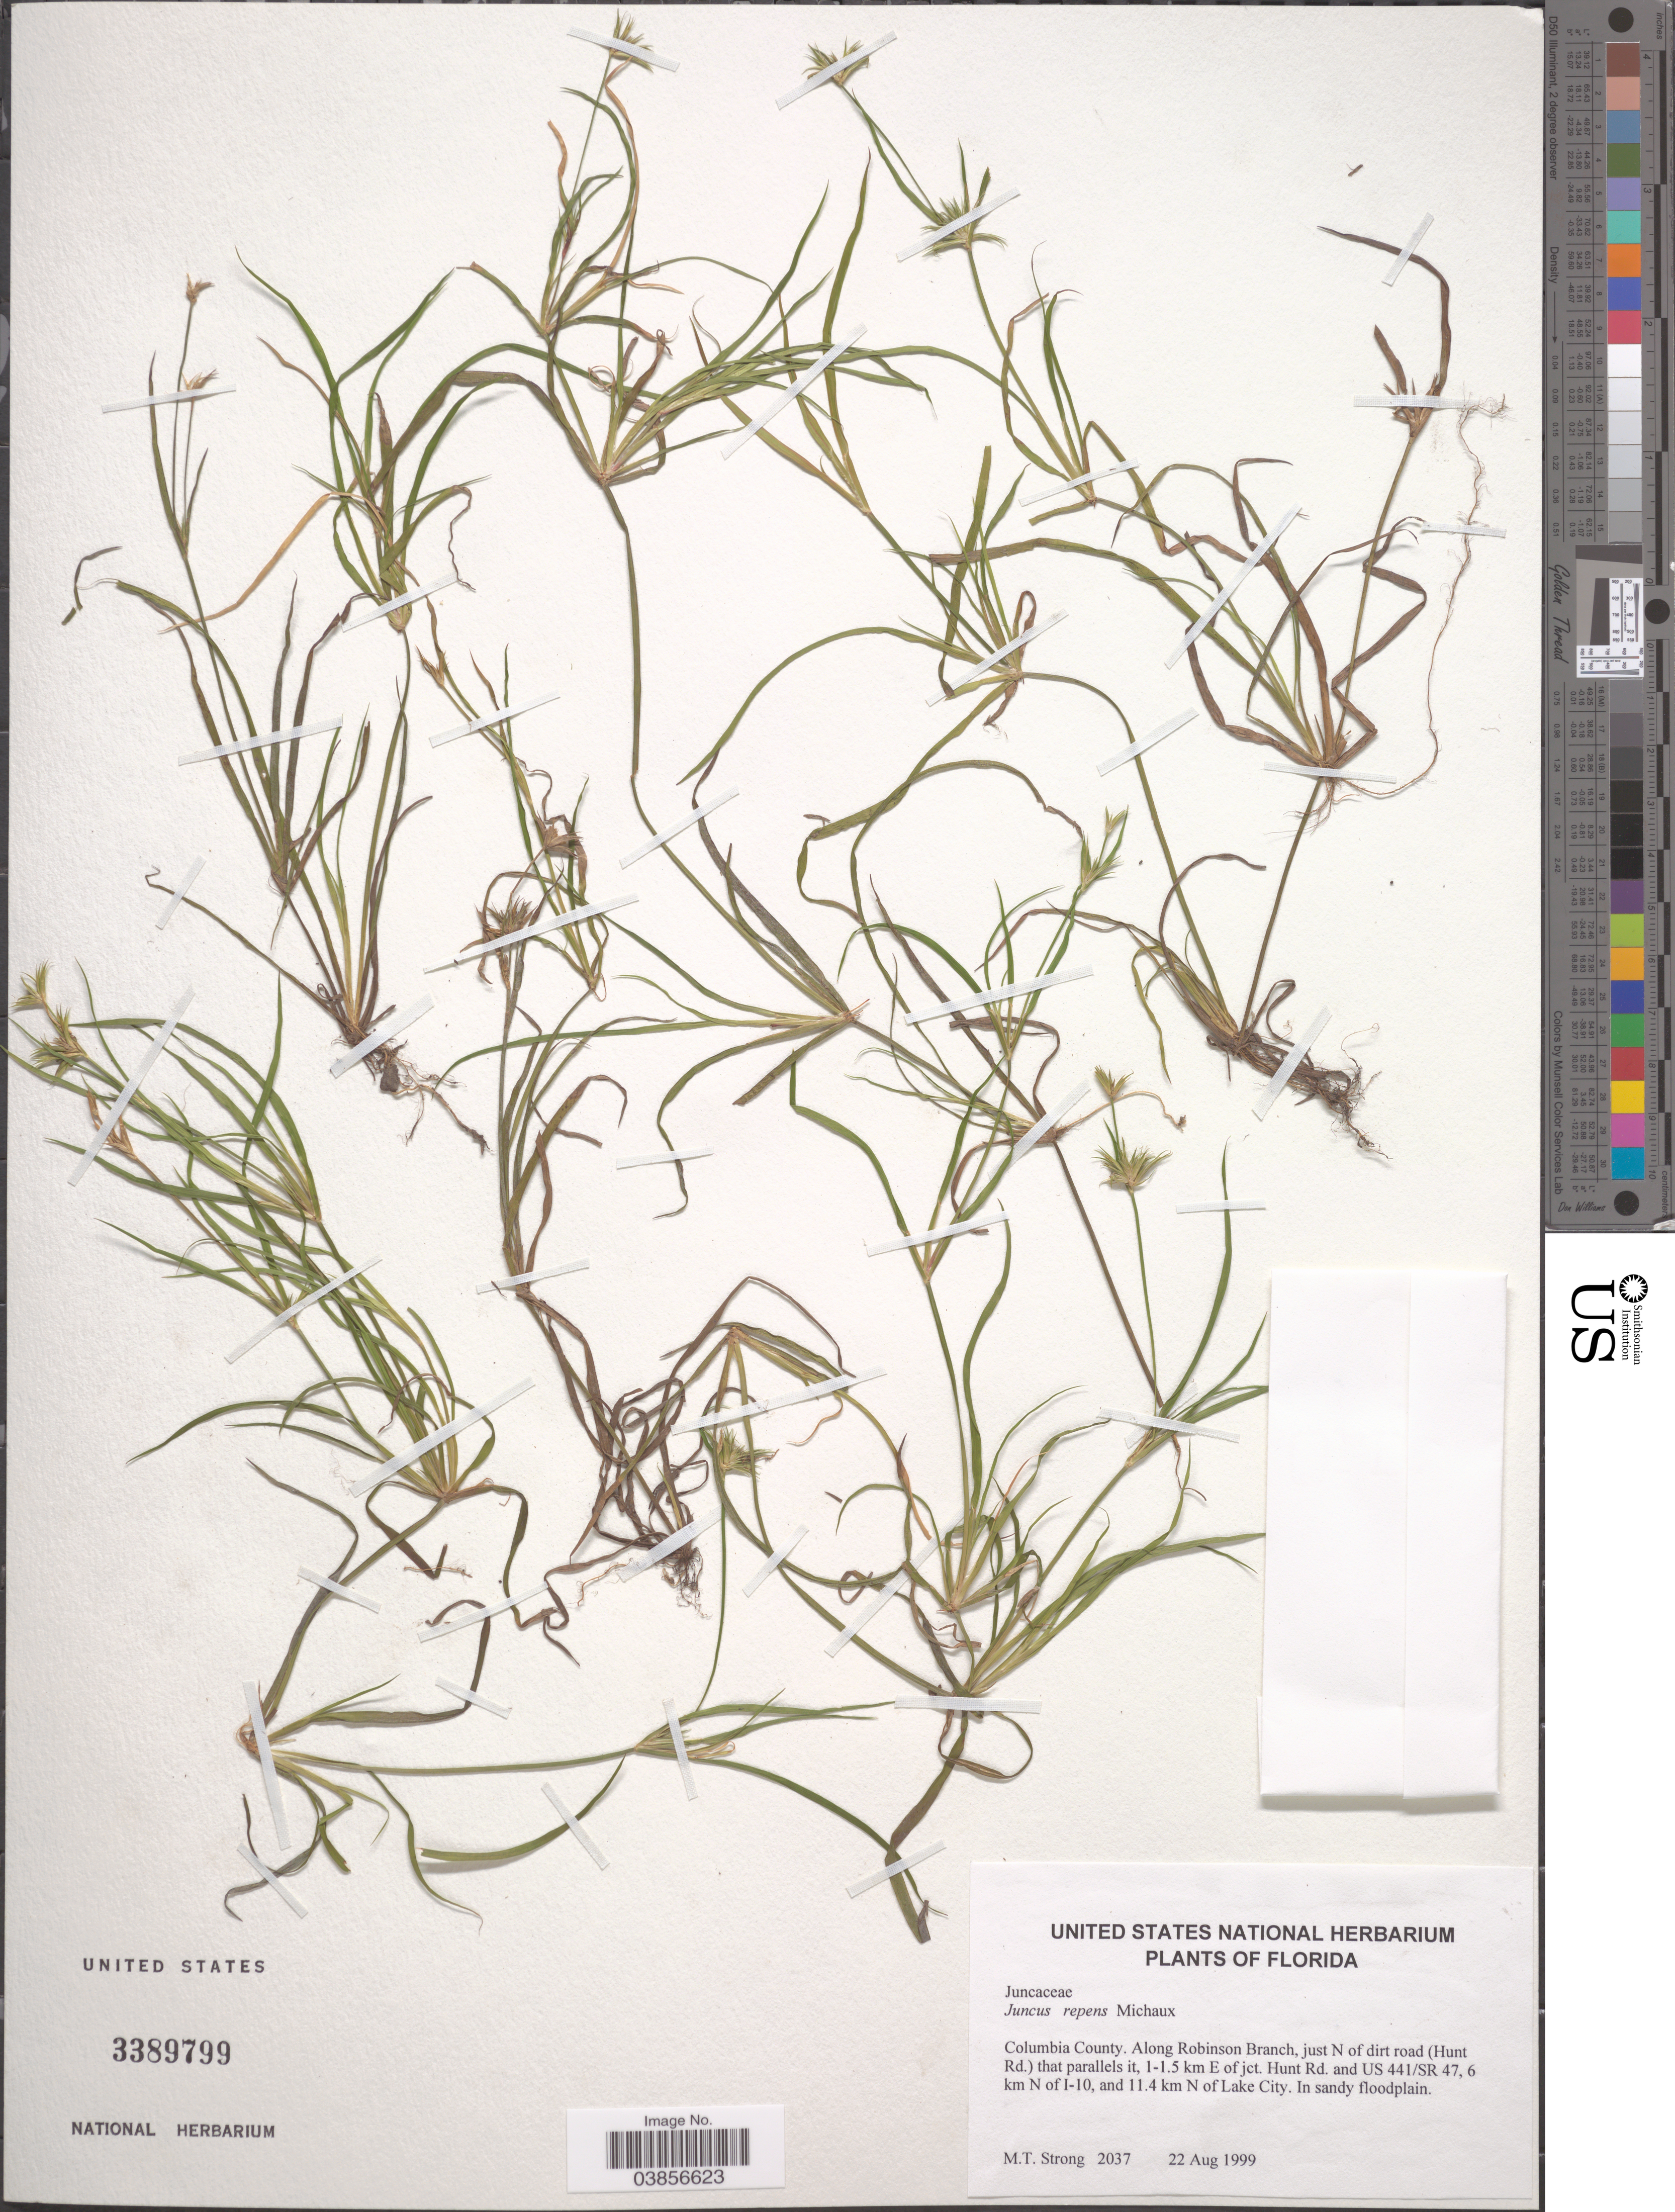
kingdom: Plantae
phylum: Tracheophyta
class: Liliopsida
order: Poales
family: Juncaceae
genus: Juncus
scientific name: Juncus repens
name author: Michx.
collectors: M. T. Strong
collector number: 2037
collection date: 1999-08-22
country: United States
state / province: Florida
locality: Columbia County. Along Robinson Branch, just N of dirt road (Hunt Rd.) that parallels it, 1-1.5 km E of jct. Hunt Rd. and US 441/SR 47.6 km N of I-10, and 11.4 km N of Lake City.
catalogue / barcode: US 3389799